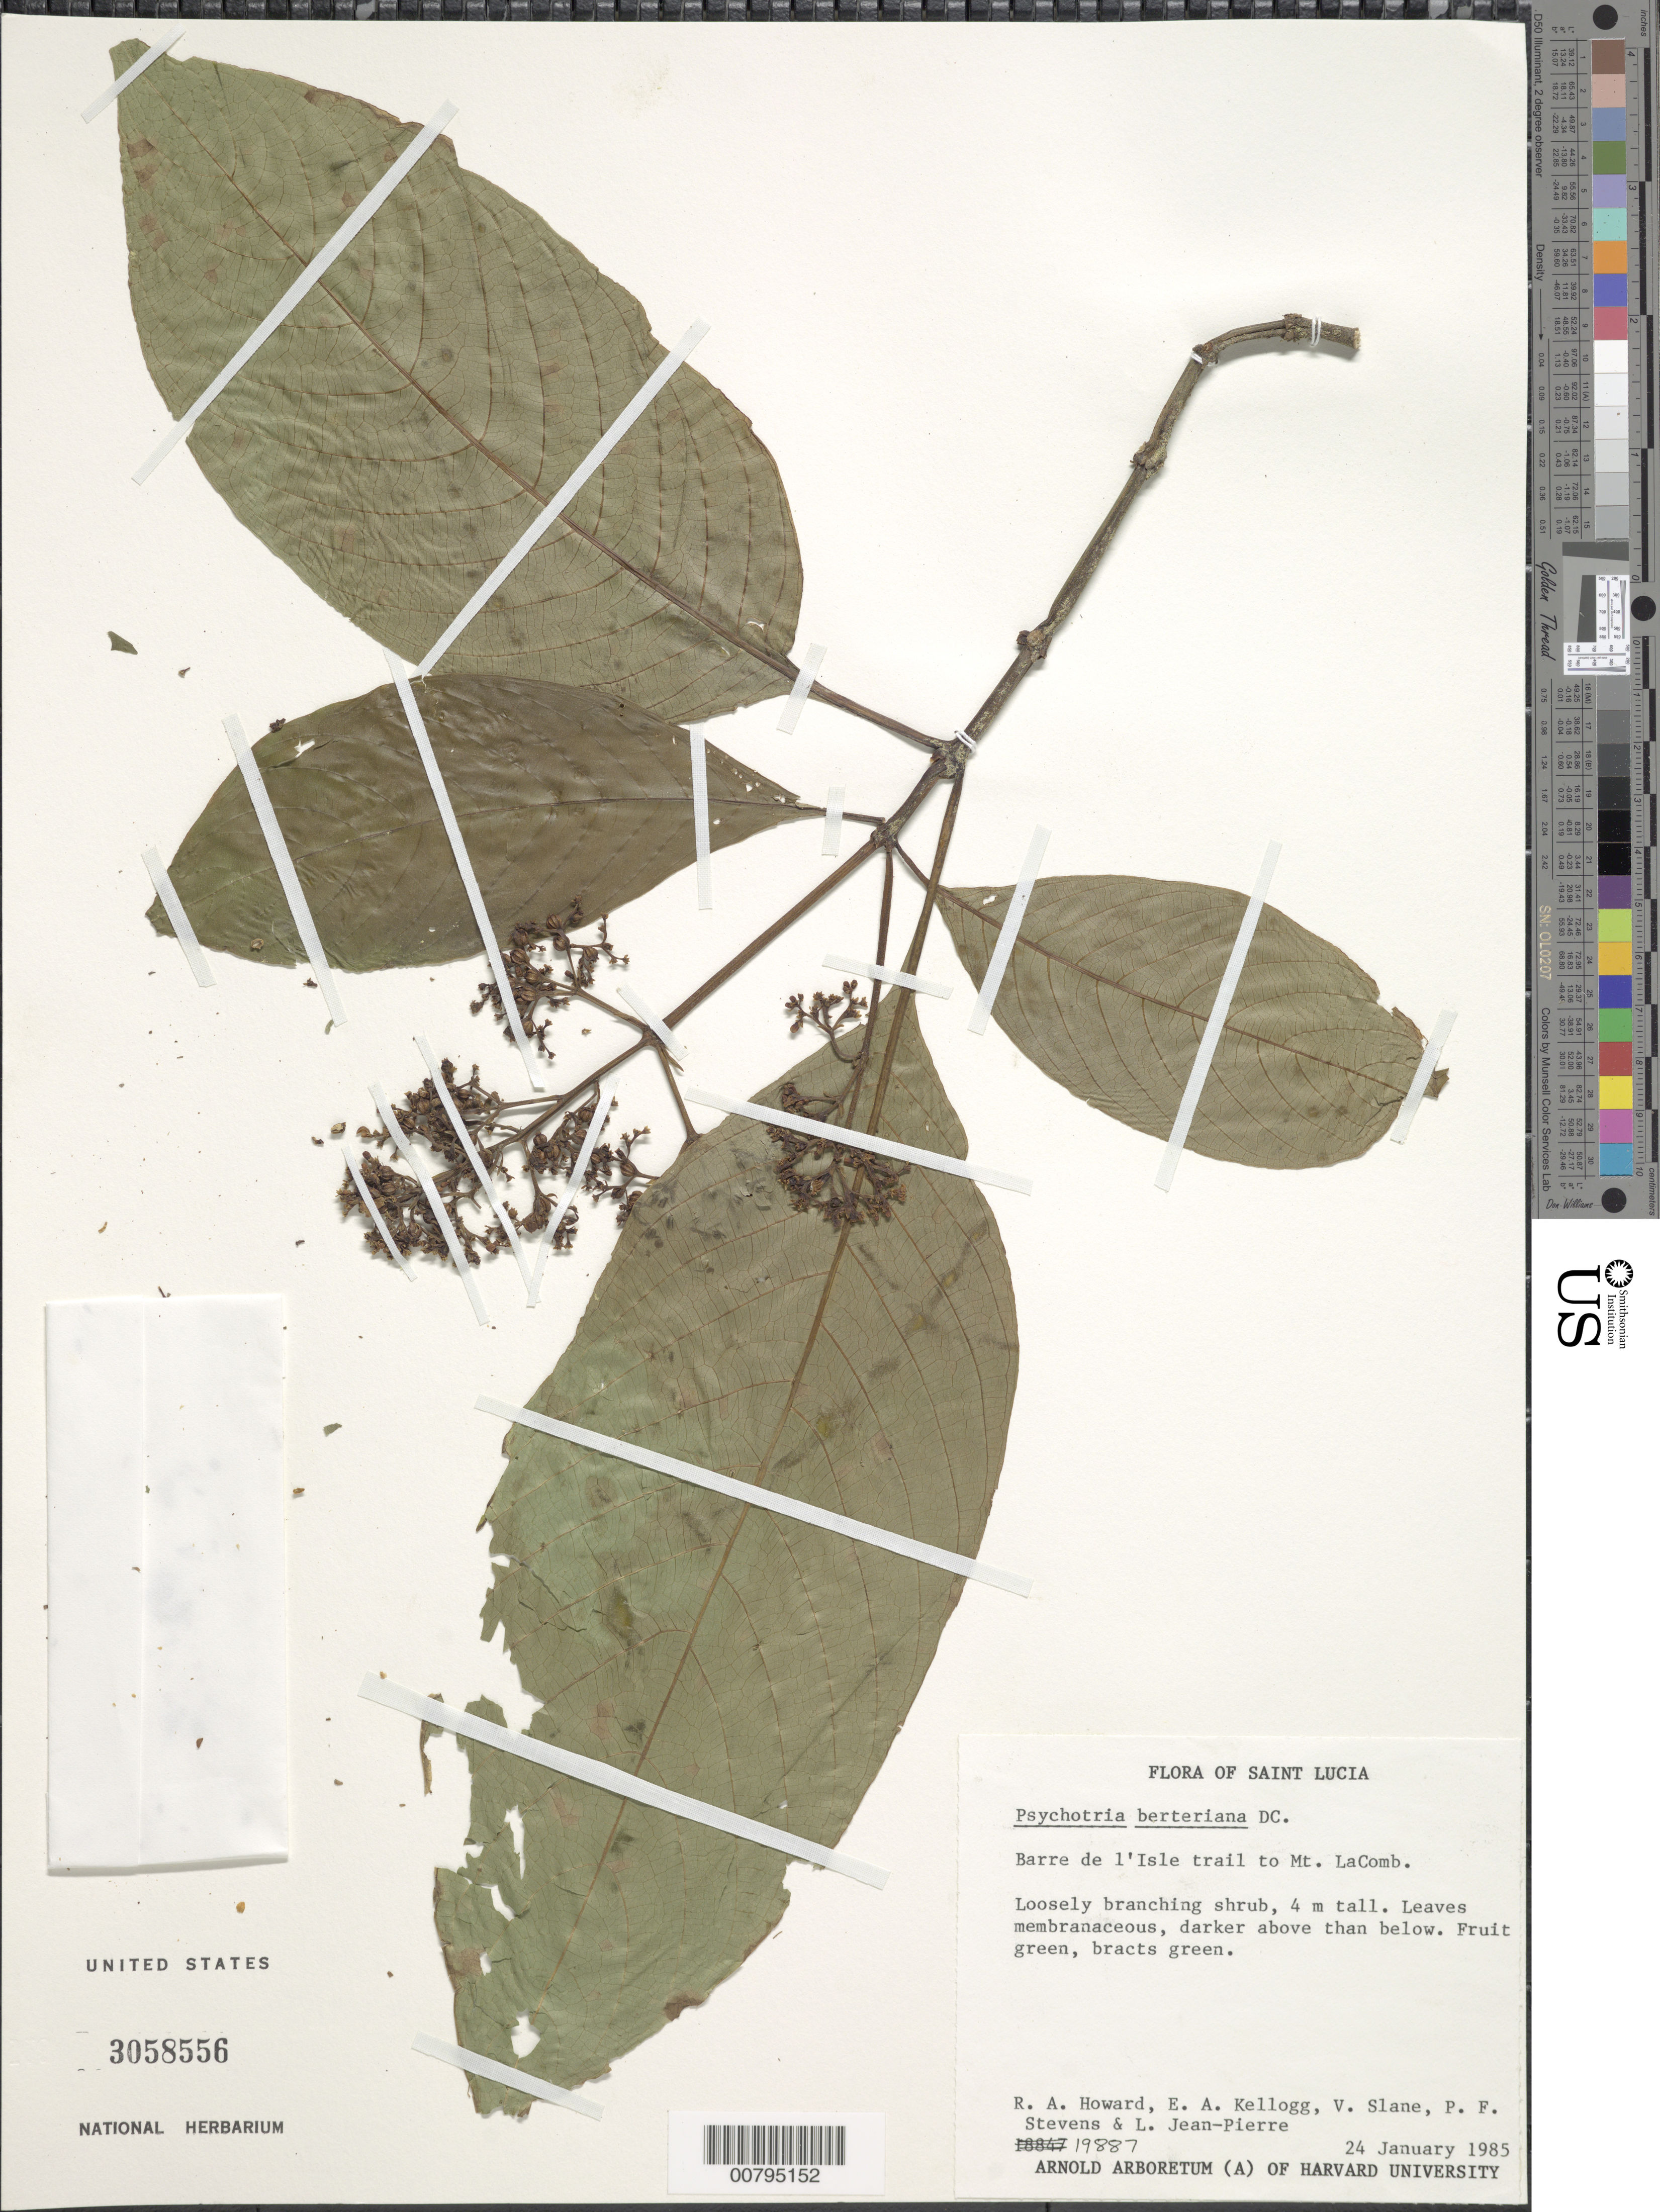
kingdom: Plantae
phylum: Tracheophyta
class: Magnoliopsida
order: Gentianales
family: Rubiaceae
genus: Psychotria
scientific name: Psychotria berteroana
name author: DC.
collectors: R. A. Howard, E. A. Kellogg, V. Slane, P. F. Stevens & L. L. Jean-Pierre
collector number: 19887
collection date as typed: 24 Jan 1985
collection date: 1985-01-24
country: St. Lucia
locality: Barre de l'Isle trail to Mt. LaComb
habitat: Along trail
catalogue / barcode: US 3058556